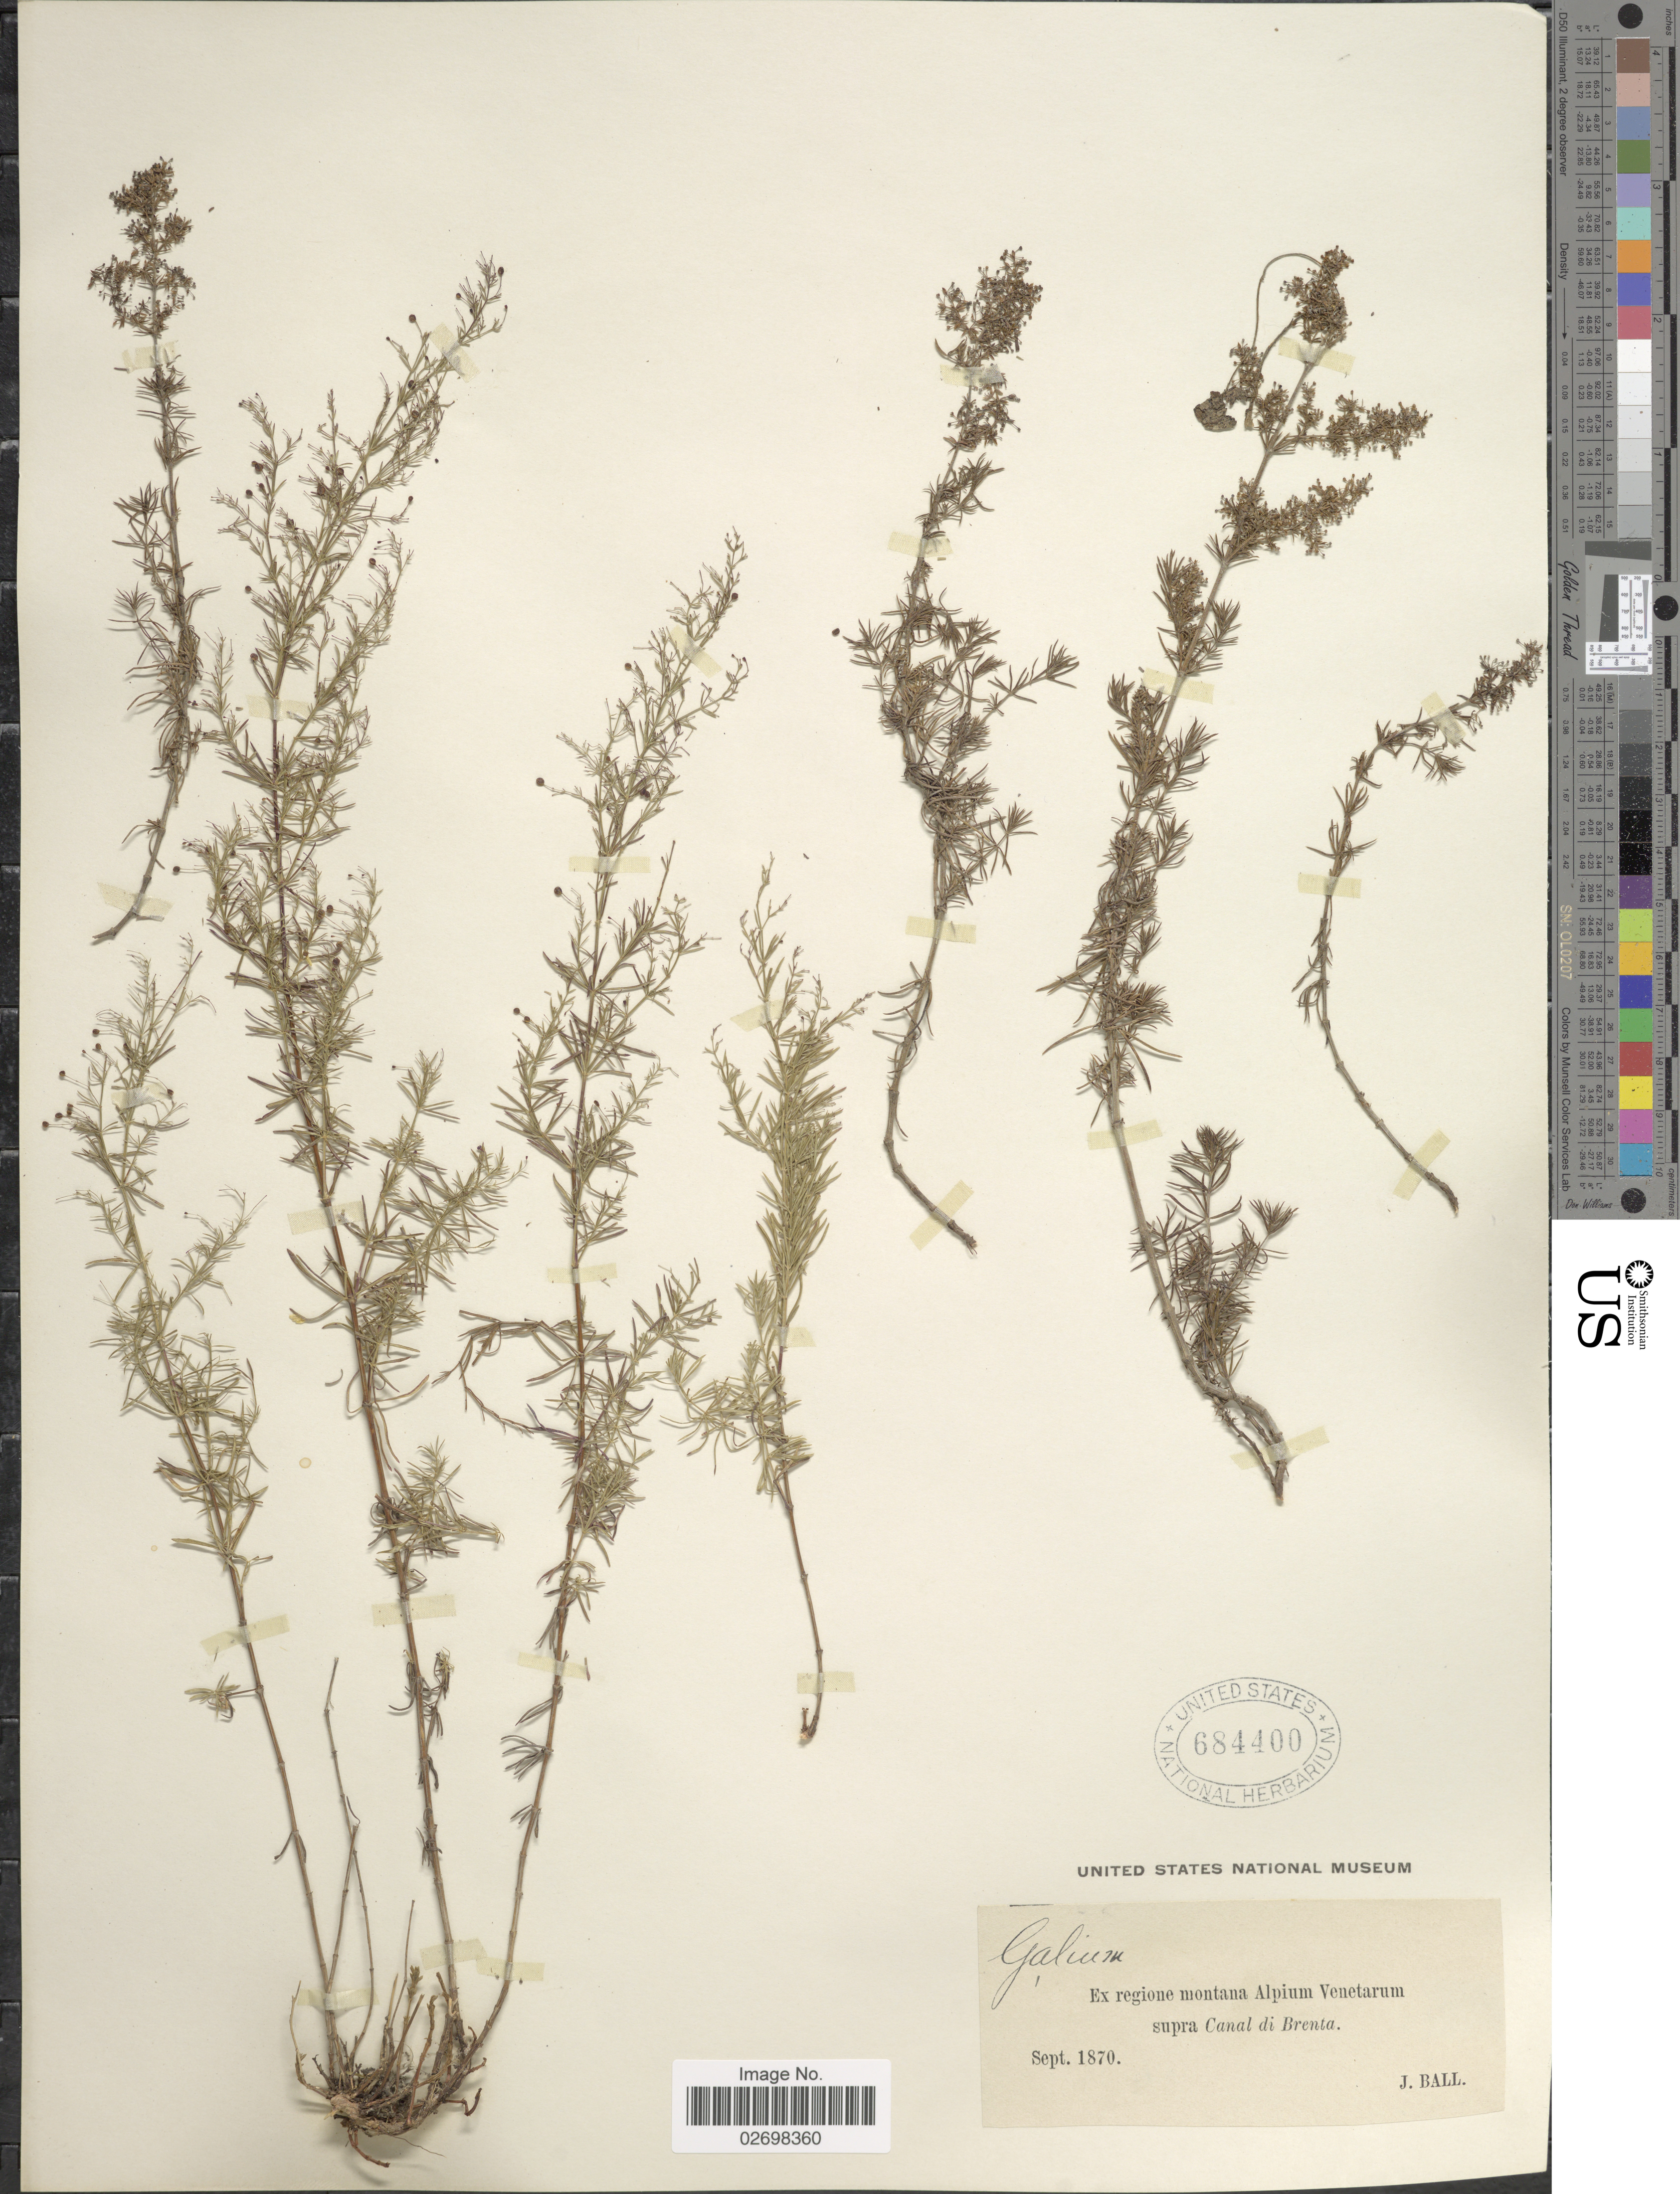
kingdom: Plantae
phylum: Tracheophyta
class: Magnoliopsida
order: Gentianales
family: Rubiaceae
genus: Galium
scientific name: Galium sp.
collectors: J. Ball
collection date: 1870-09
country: Italy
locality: Regione montana Alpium Venetarum supra Canal di Brenta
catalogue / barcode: US 684400